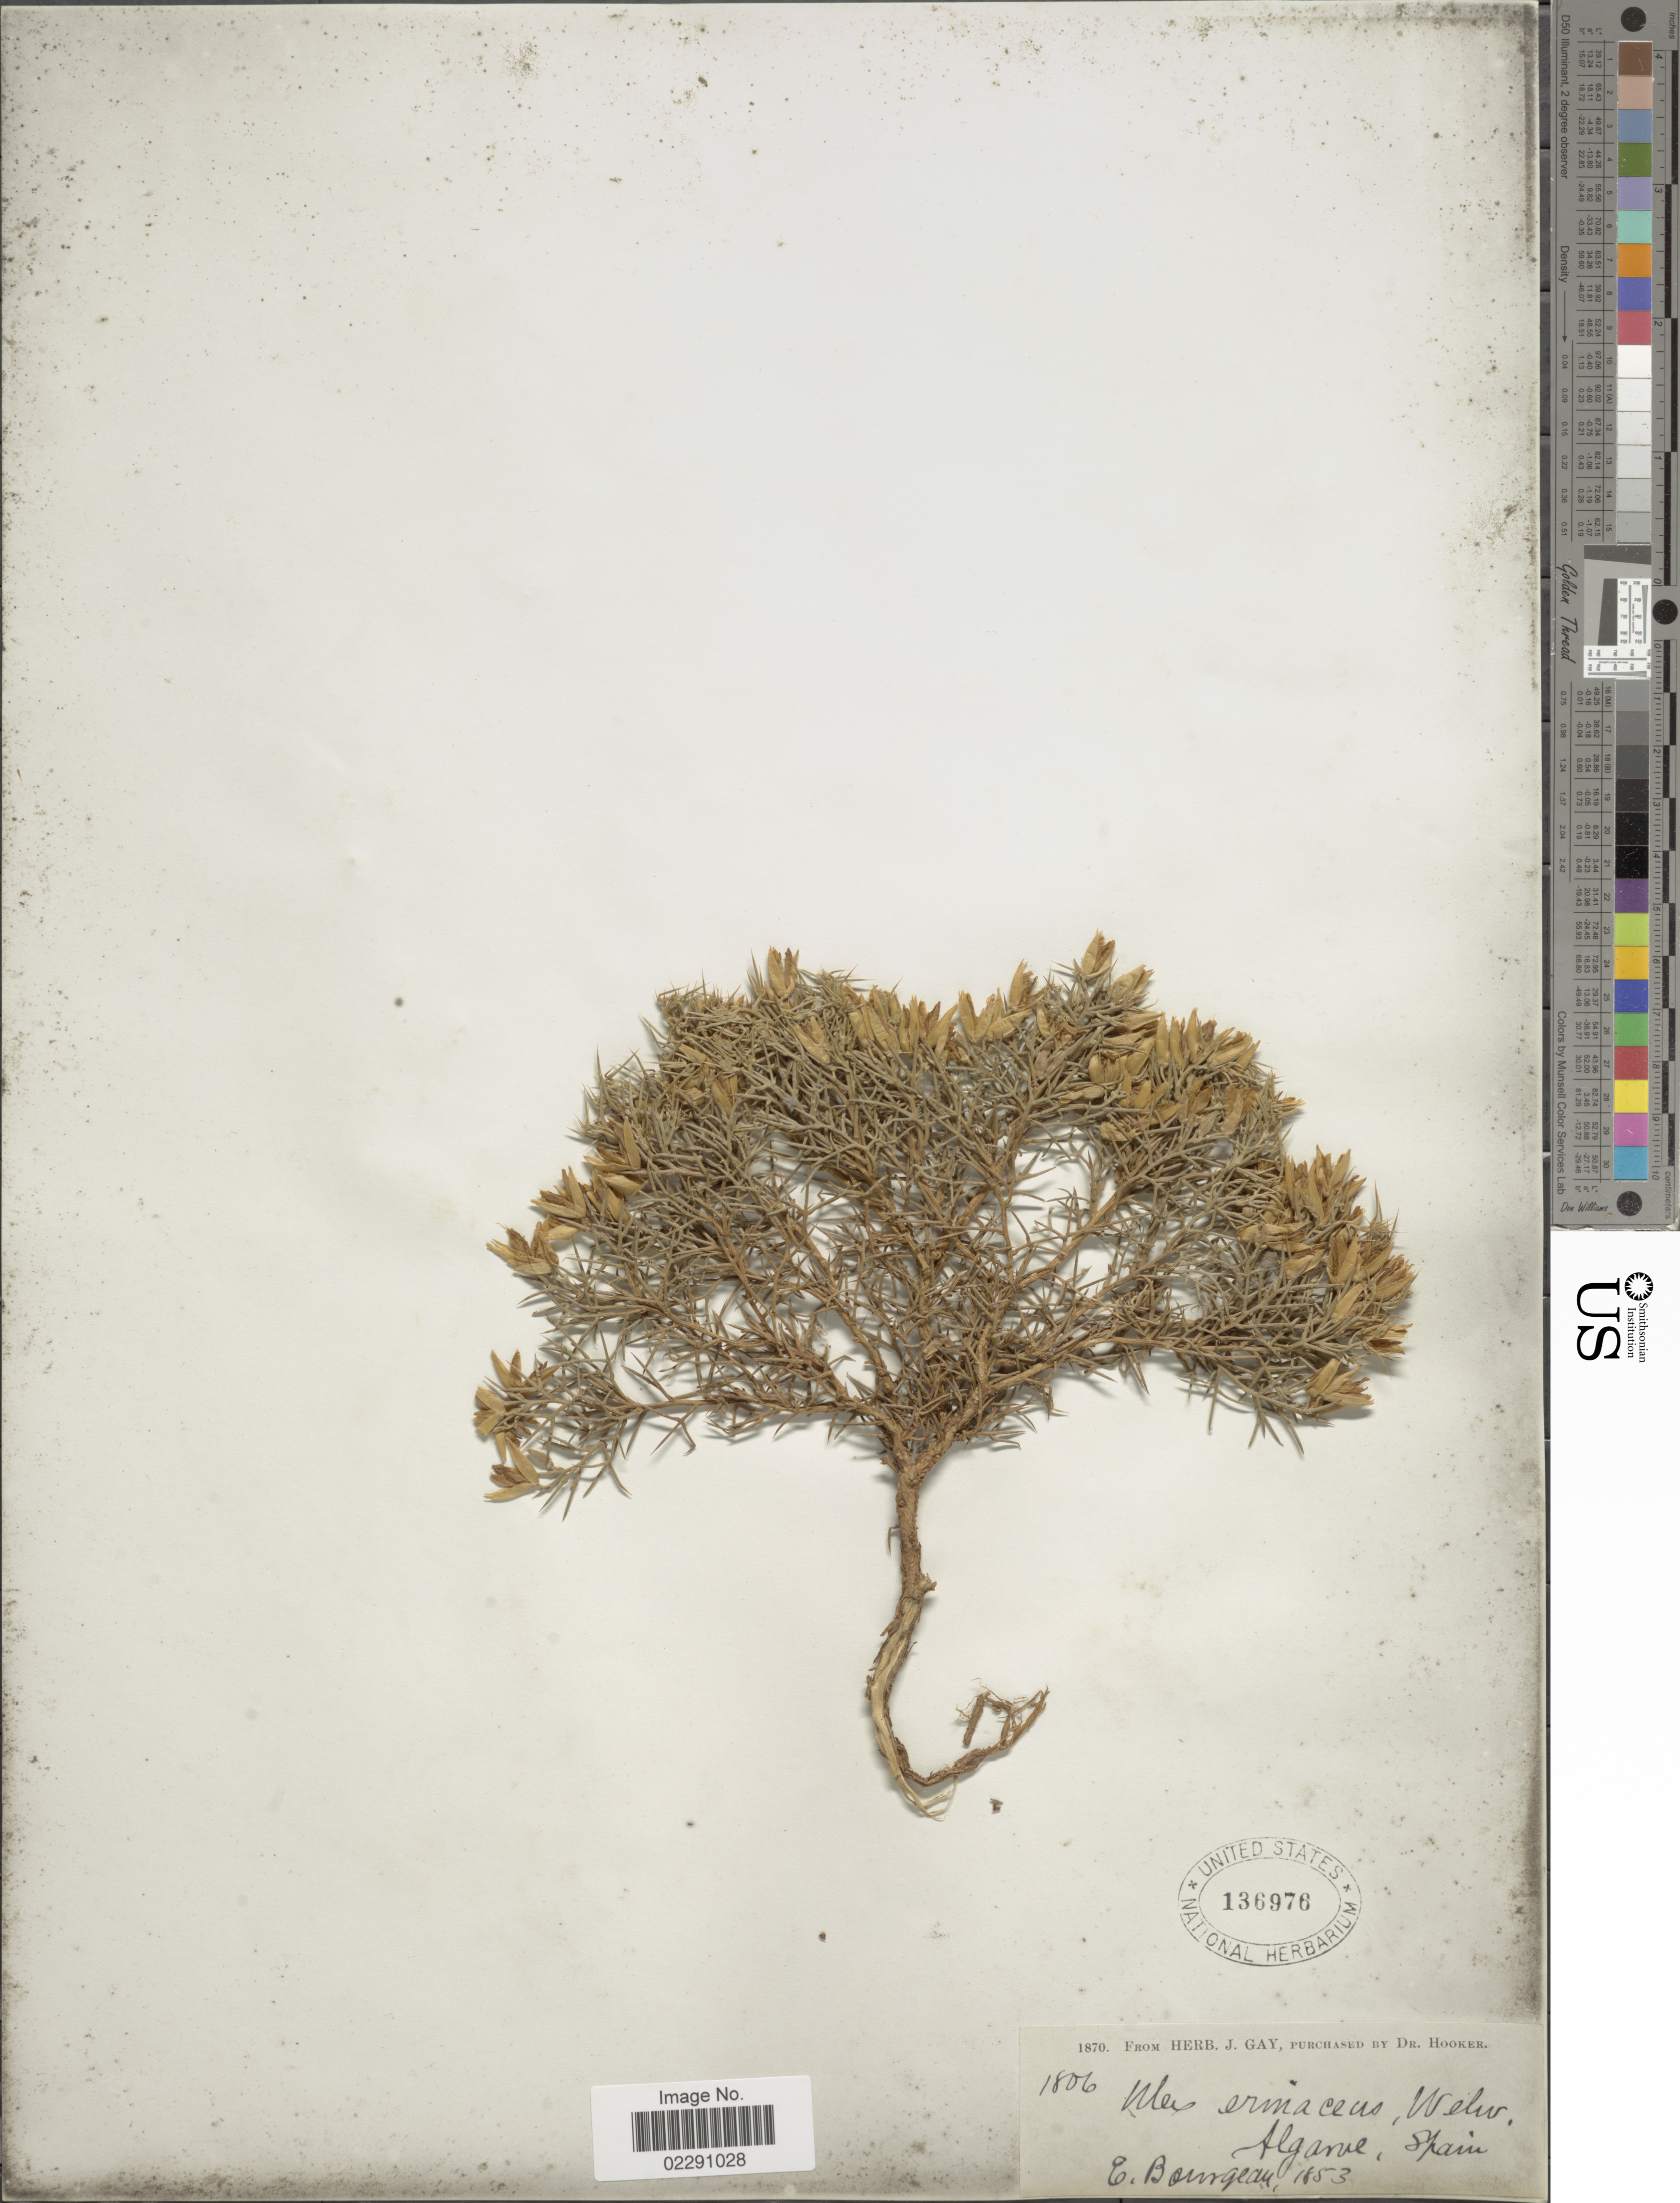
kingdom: Plantae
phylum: Tracheophyta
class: Magnoliopsida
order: Fabales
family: Fabaceae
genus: Ulex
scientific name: Ulex erinaceus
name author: Webb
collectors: E. Bourgeau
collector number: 1806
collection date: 1853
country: Portugal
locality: Algarve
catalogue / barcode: US 136976